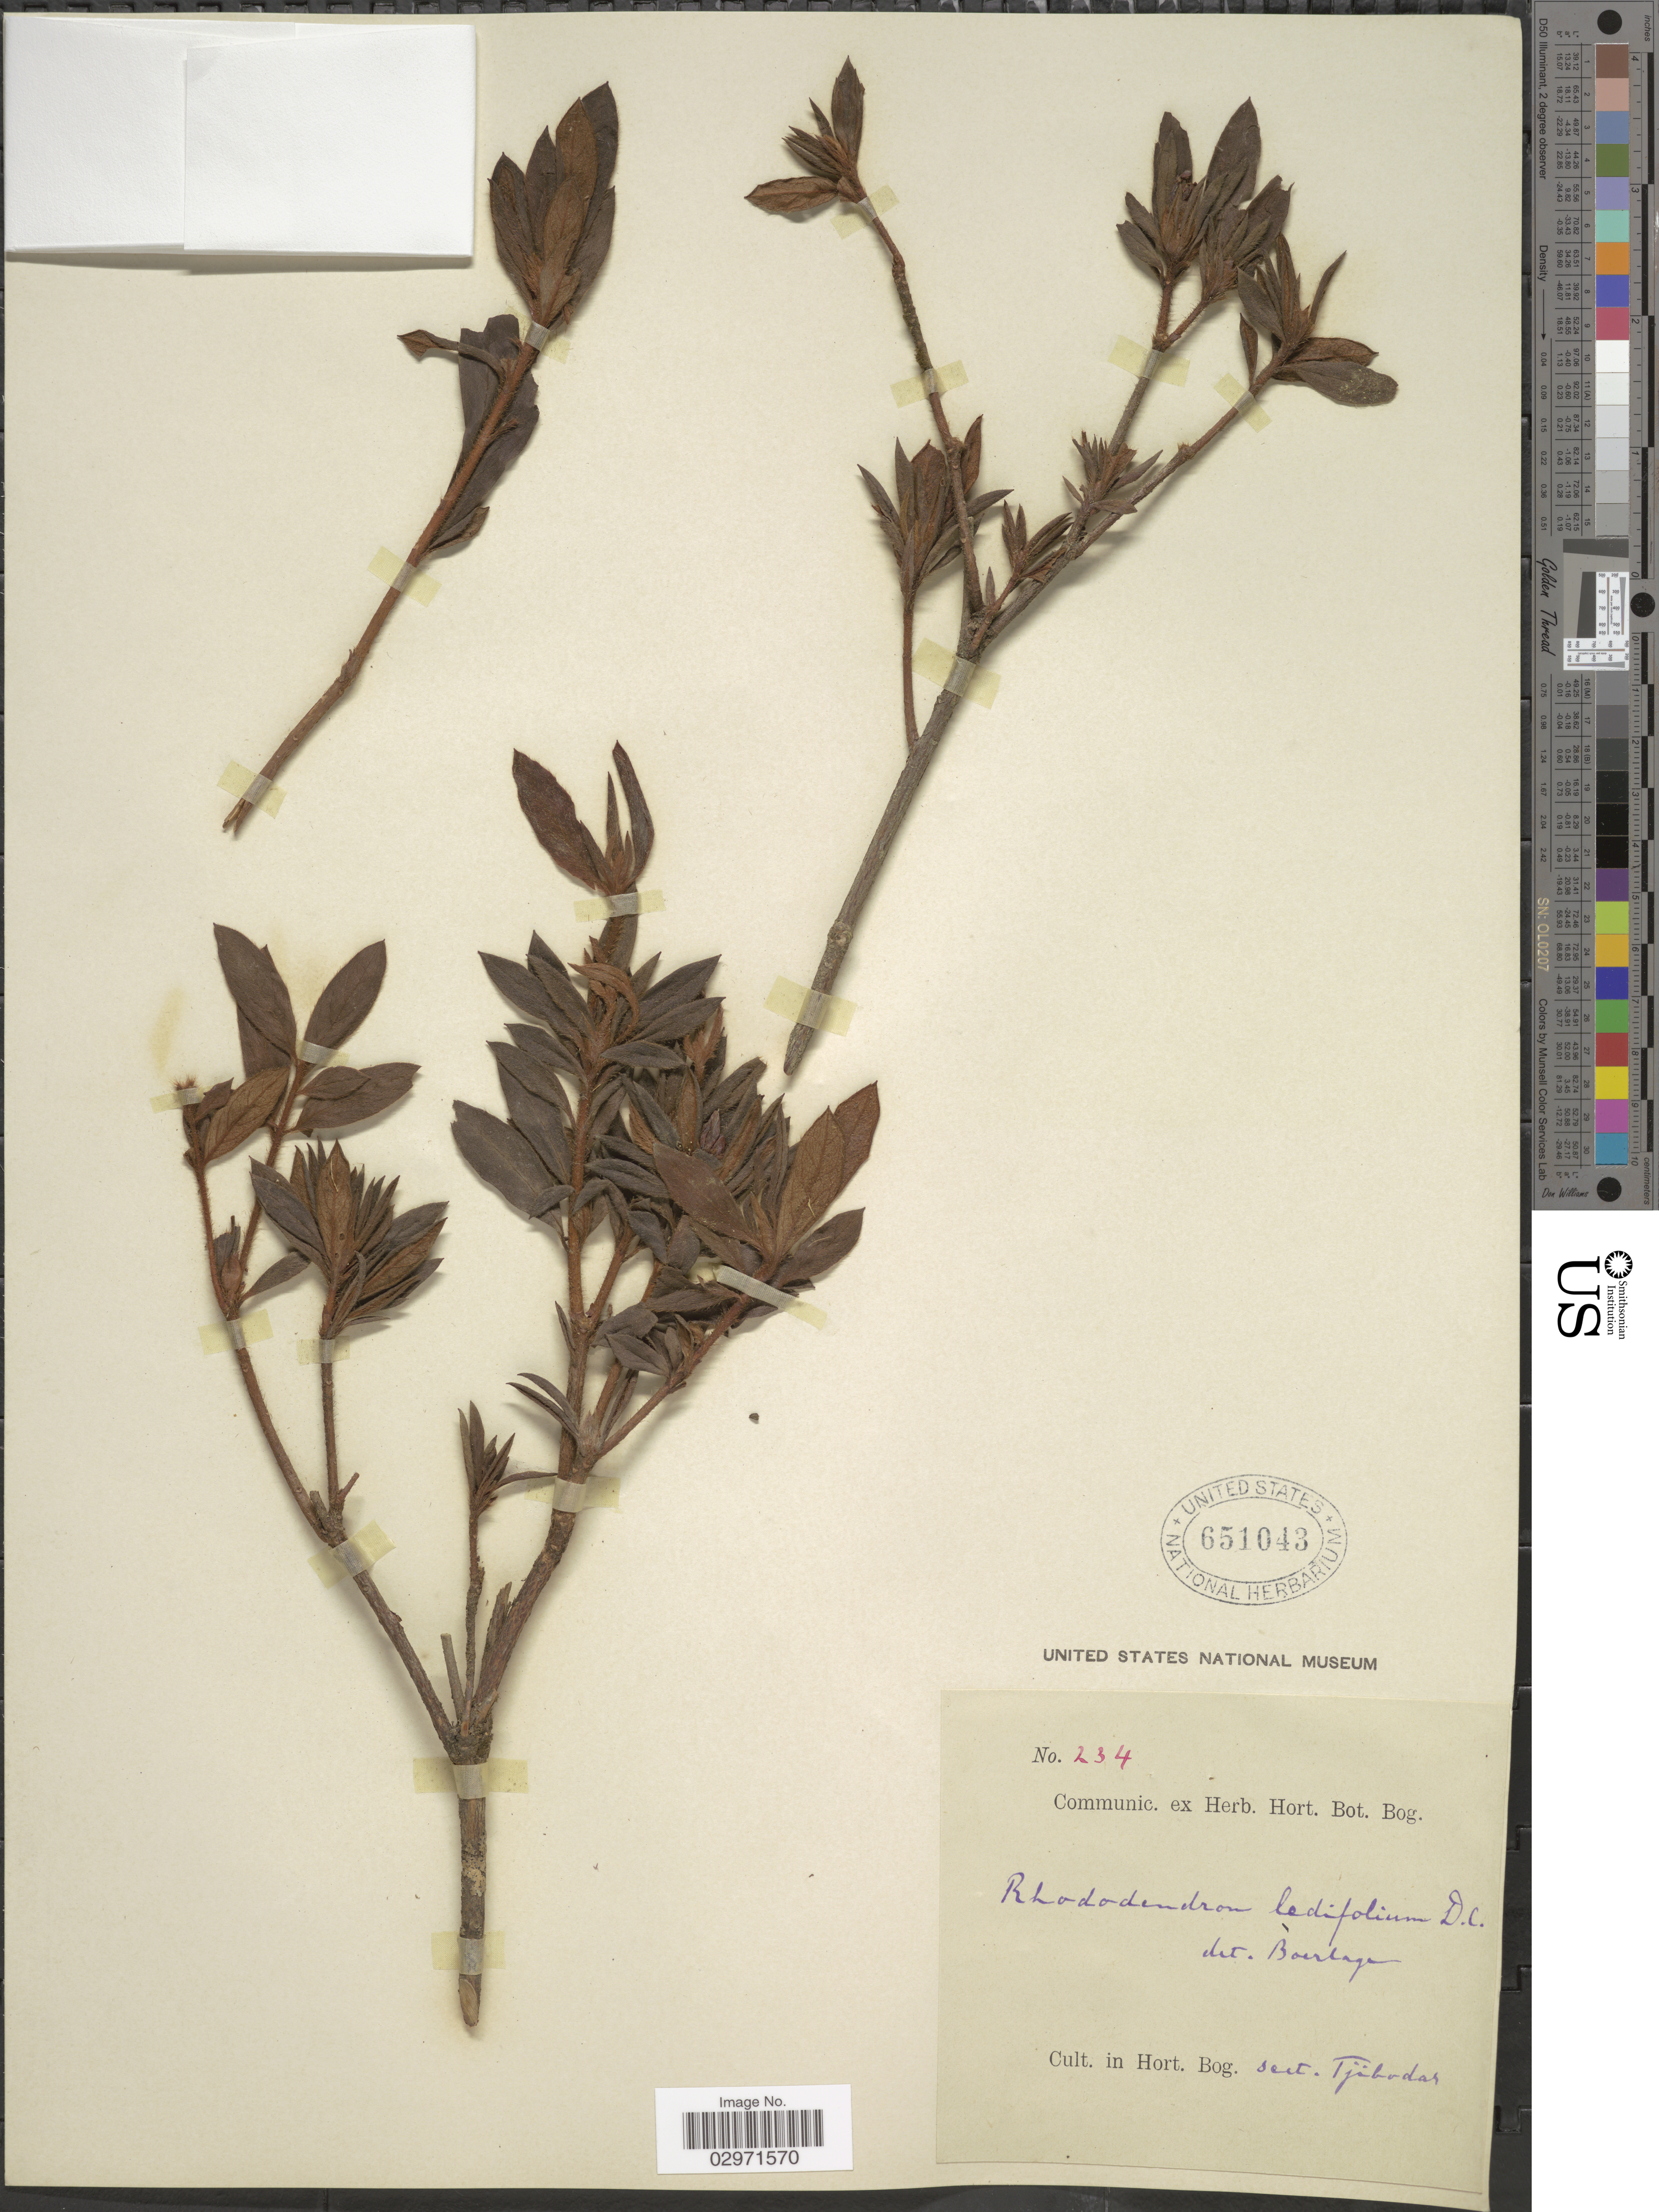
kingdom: Plantae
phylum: Tracheophyta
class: Magnoliopsida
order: Ericales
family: Ericaceae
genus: Rhododendron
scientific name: Rhododendron ledifolium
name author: G. Don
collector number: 234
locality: In Hort. Bog. sect. Tjibodas.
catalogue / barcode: US 651043